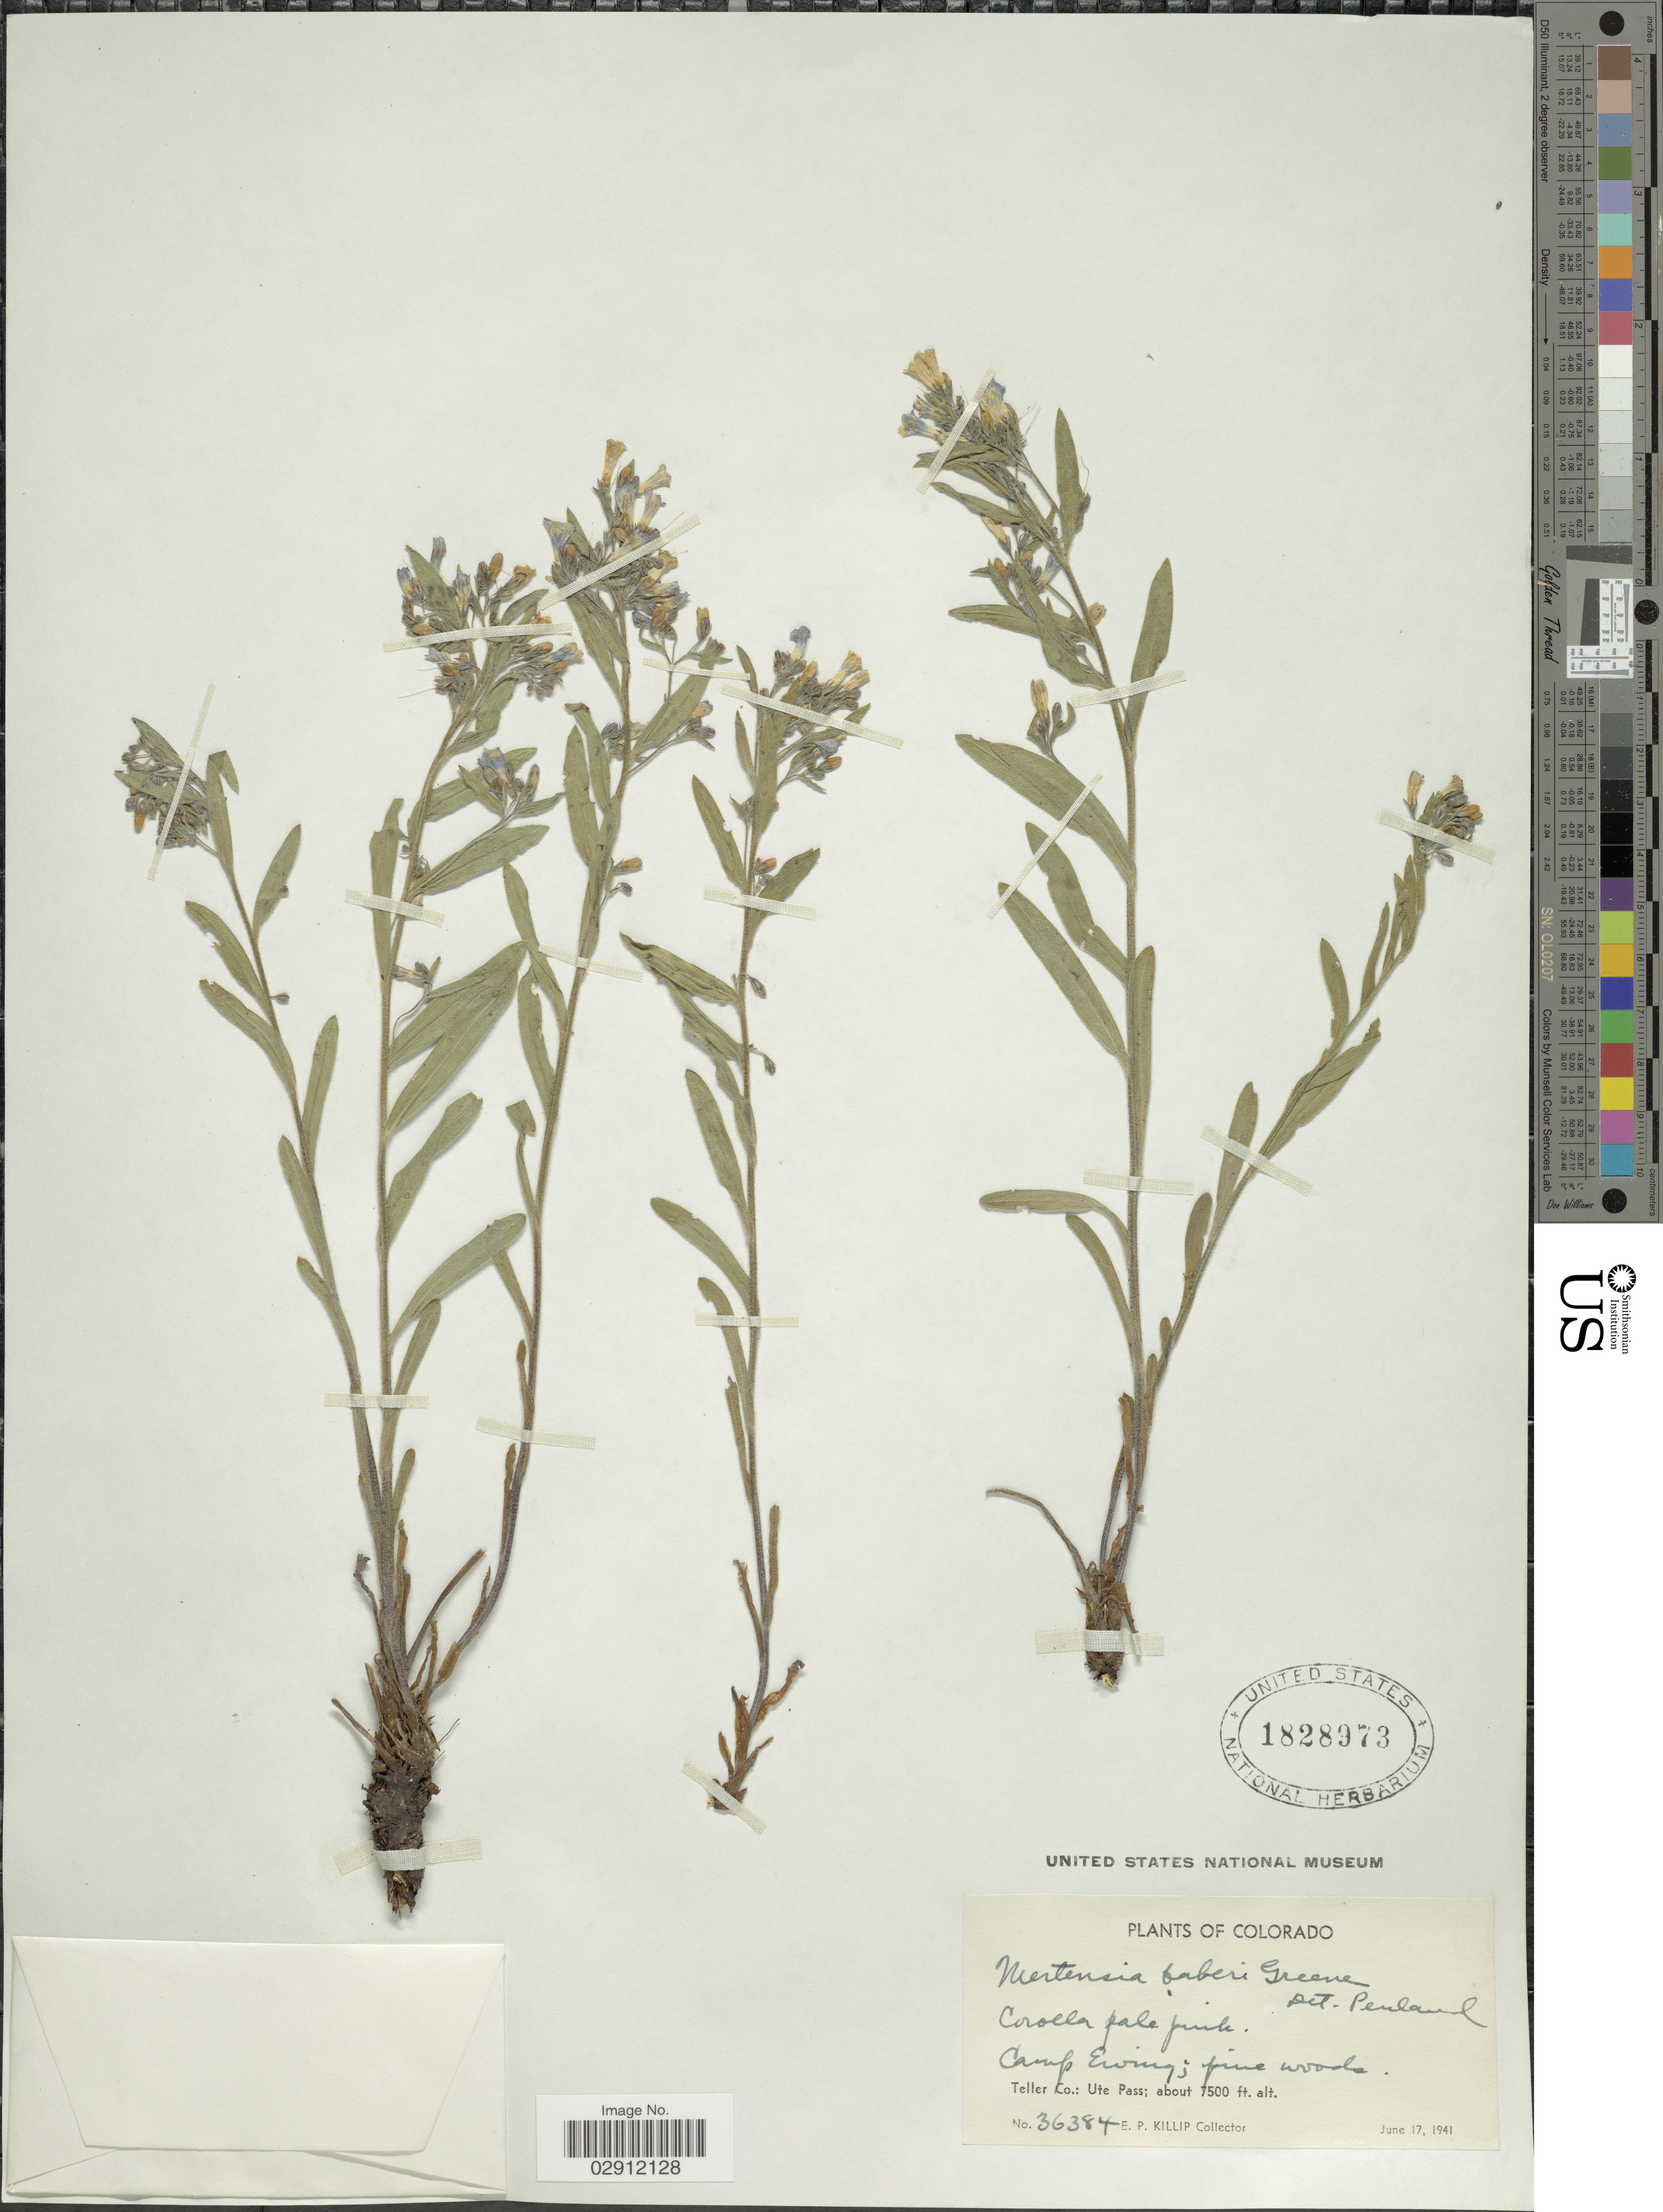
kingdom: Plantae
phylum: Tracheophyta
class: Magnoliopsida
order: Boraginales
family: Boraginaceae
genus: Mertensia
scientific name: Mertensia bakeri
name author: Greene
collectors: E. P. Killip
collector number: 36384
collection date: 1941-06-17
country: United States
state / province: Colorado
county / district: Teller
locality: Camp Ewing. Pine wood. Teller Co.: Ute Pass.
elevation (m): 2286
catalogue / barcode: US 1828973